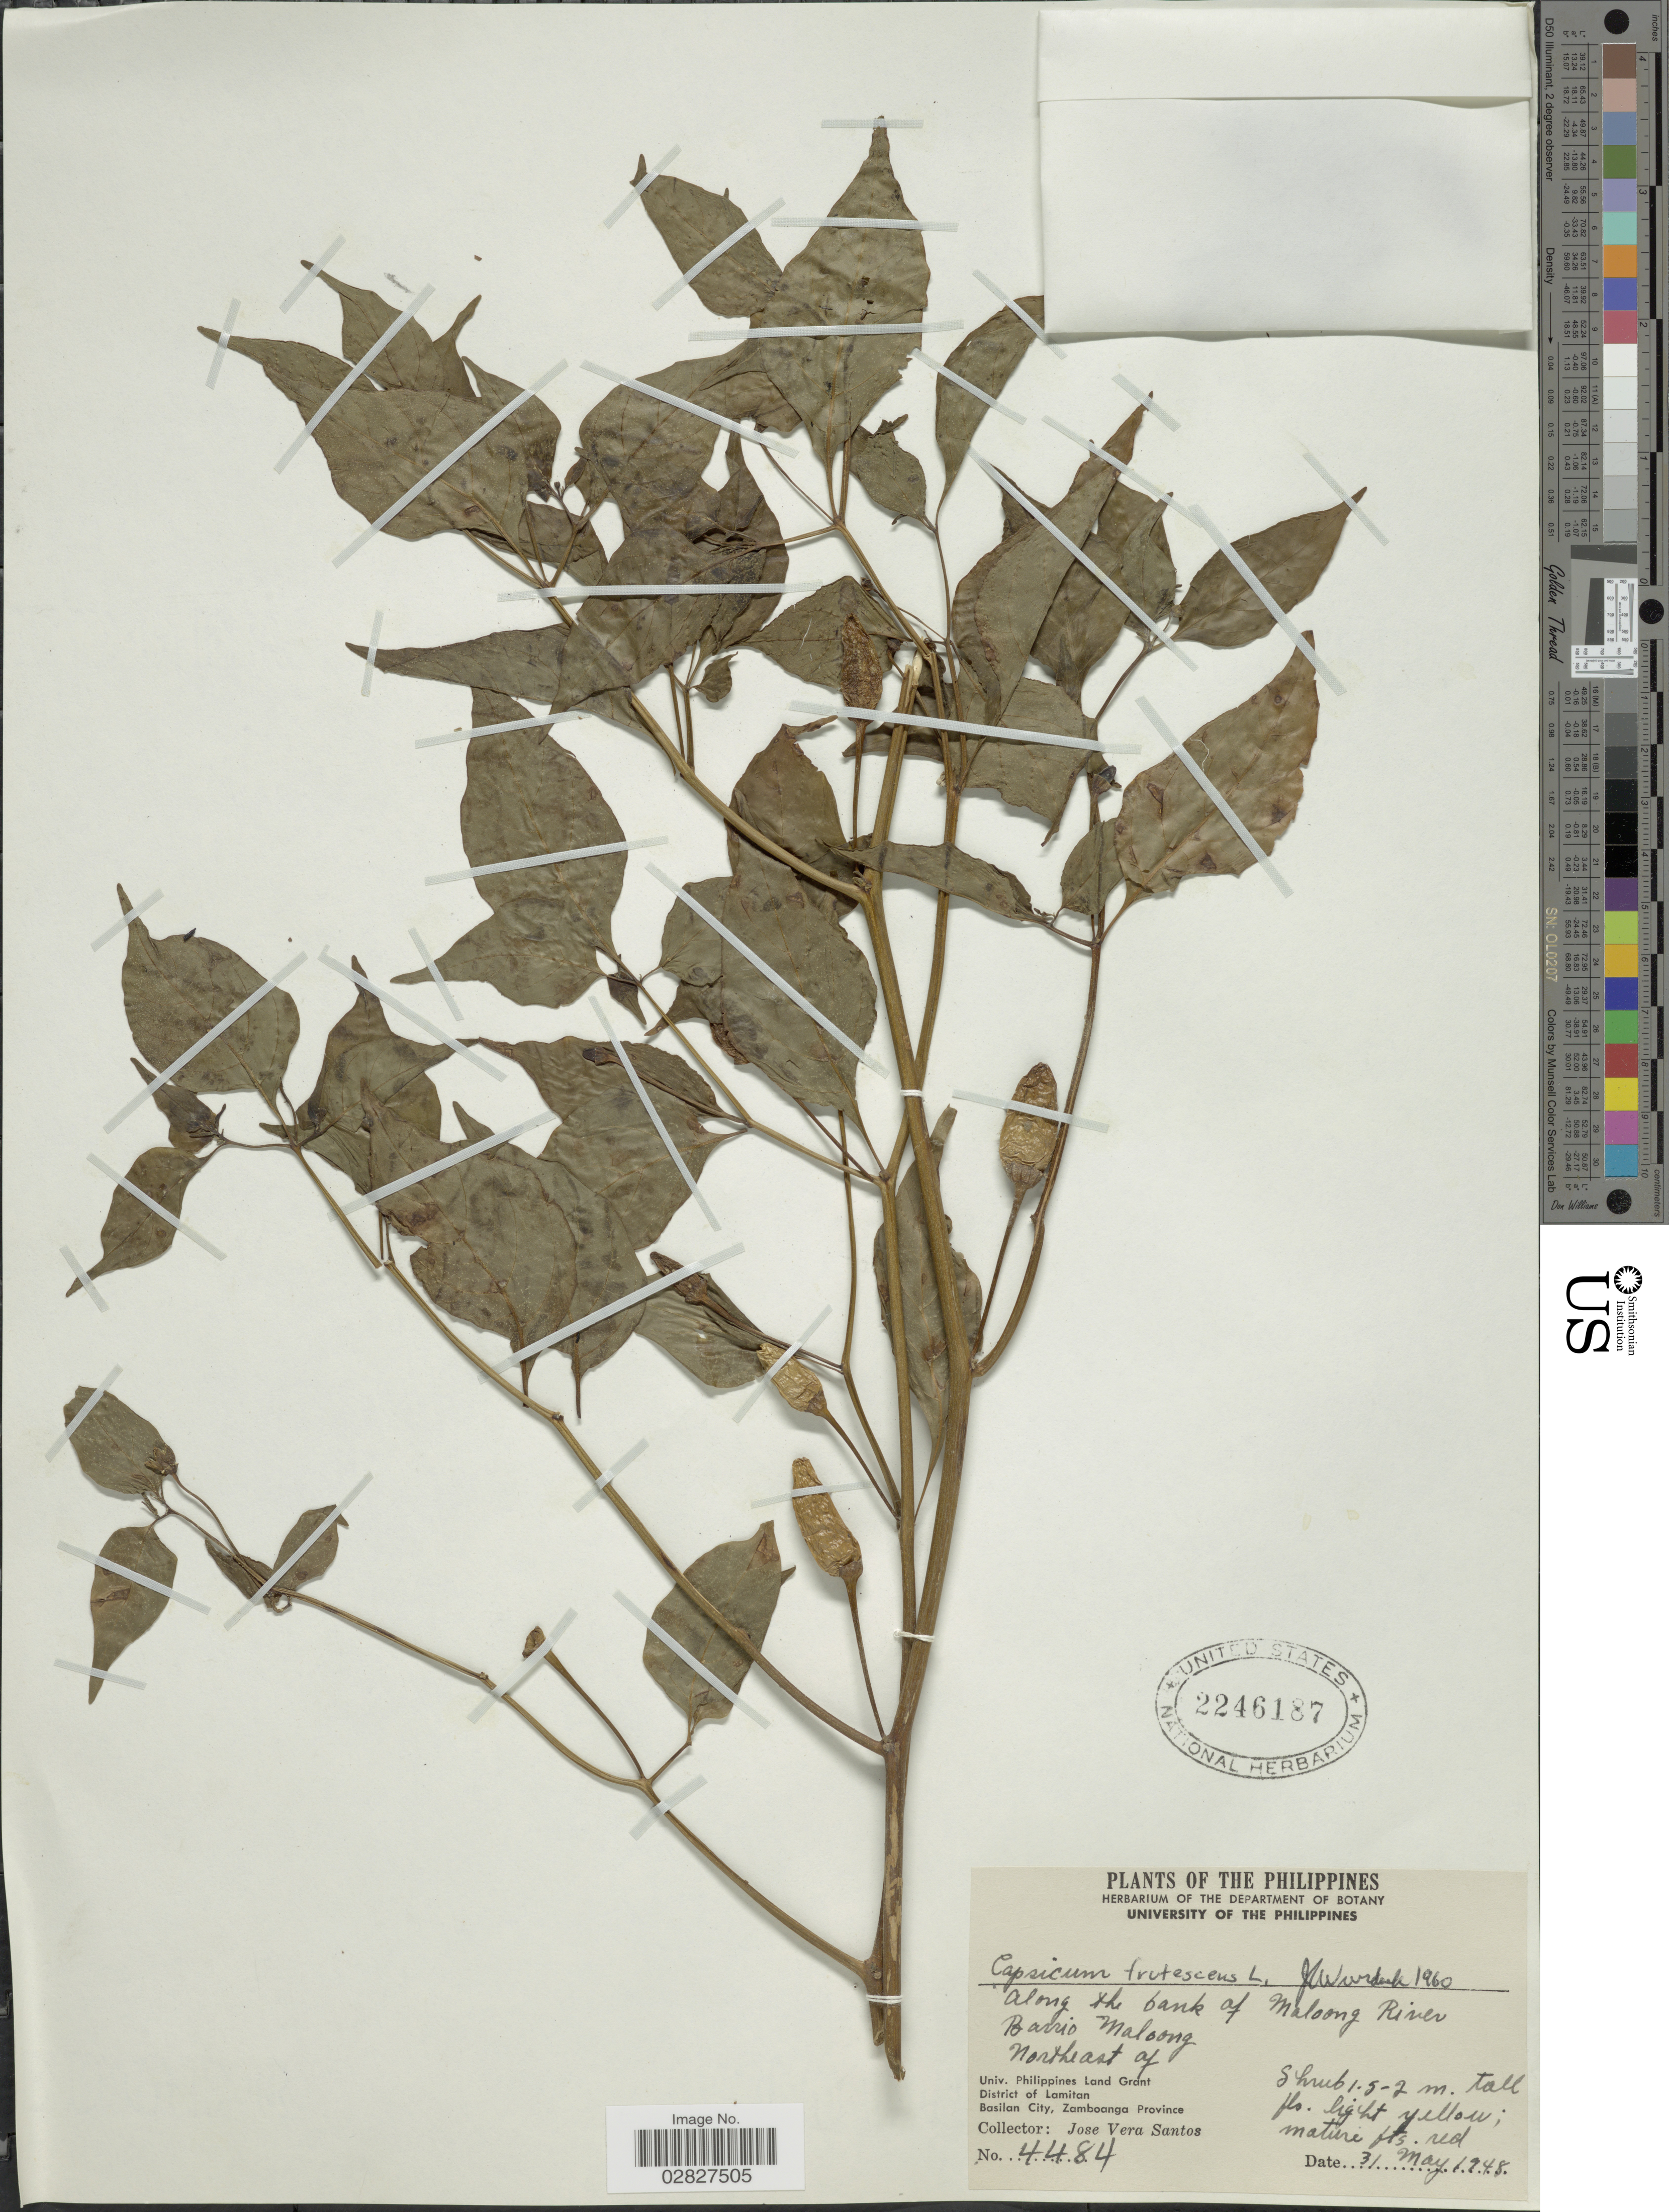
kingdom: Plantae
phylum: Tracheophyta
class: Magnoliopsida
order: Solanales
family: Solanaceae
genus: Capsicum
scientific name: Capsicum frutescens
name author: L.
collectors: J. V. Santos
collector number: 4484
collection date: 1948-05-31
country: Philippines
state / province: Muslim Mindanao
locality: Along the bank of Maloong River, Barrio Maloong, Northeast of Univ. Philippines Land Grant, District of Lamitan, Basilan City, Zamboanga Province.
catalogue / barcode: US 2246187